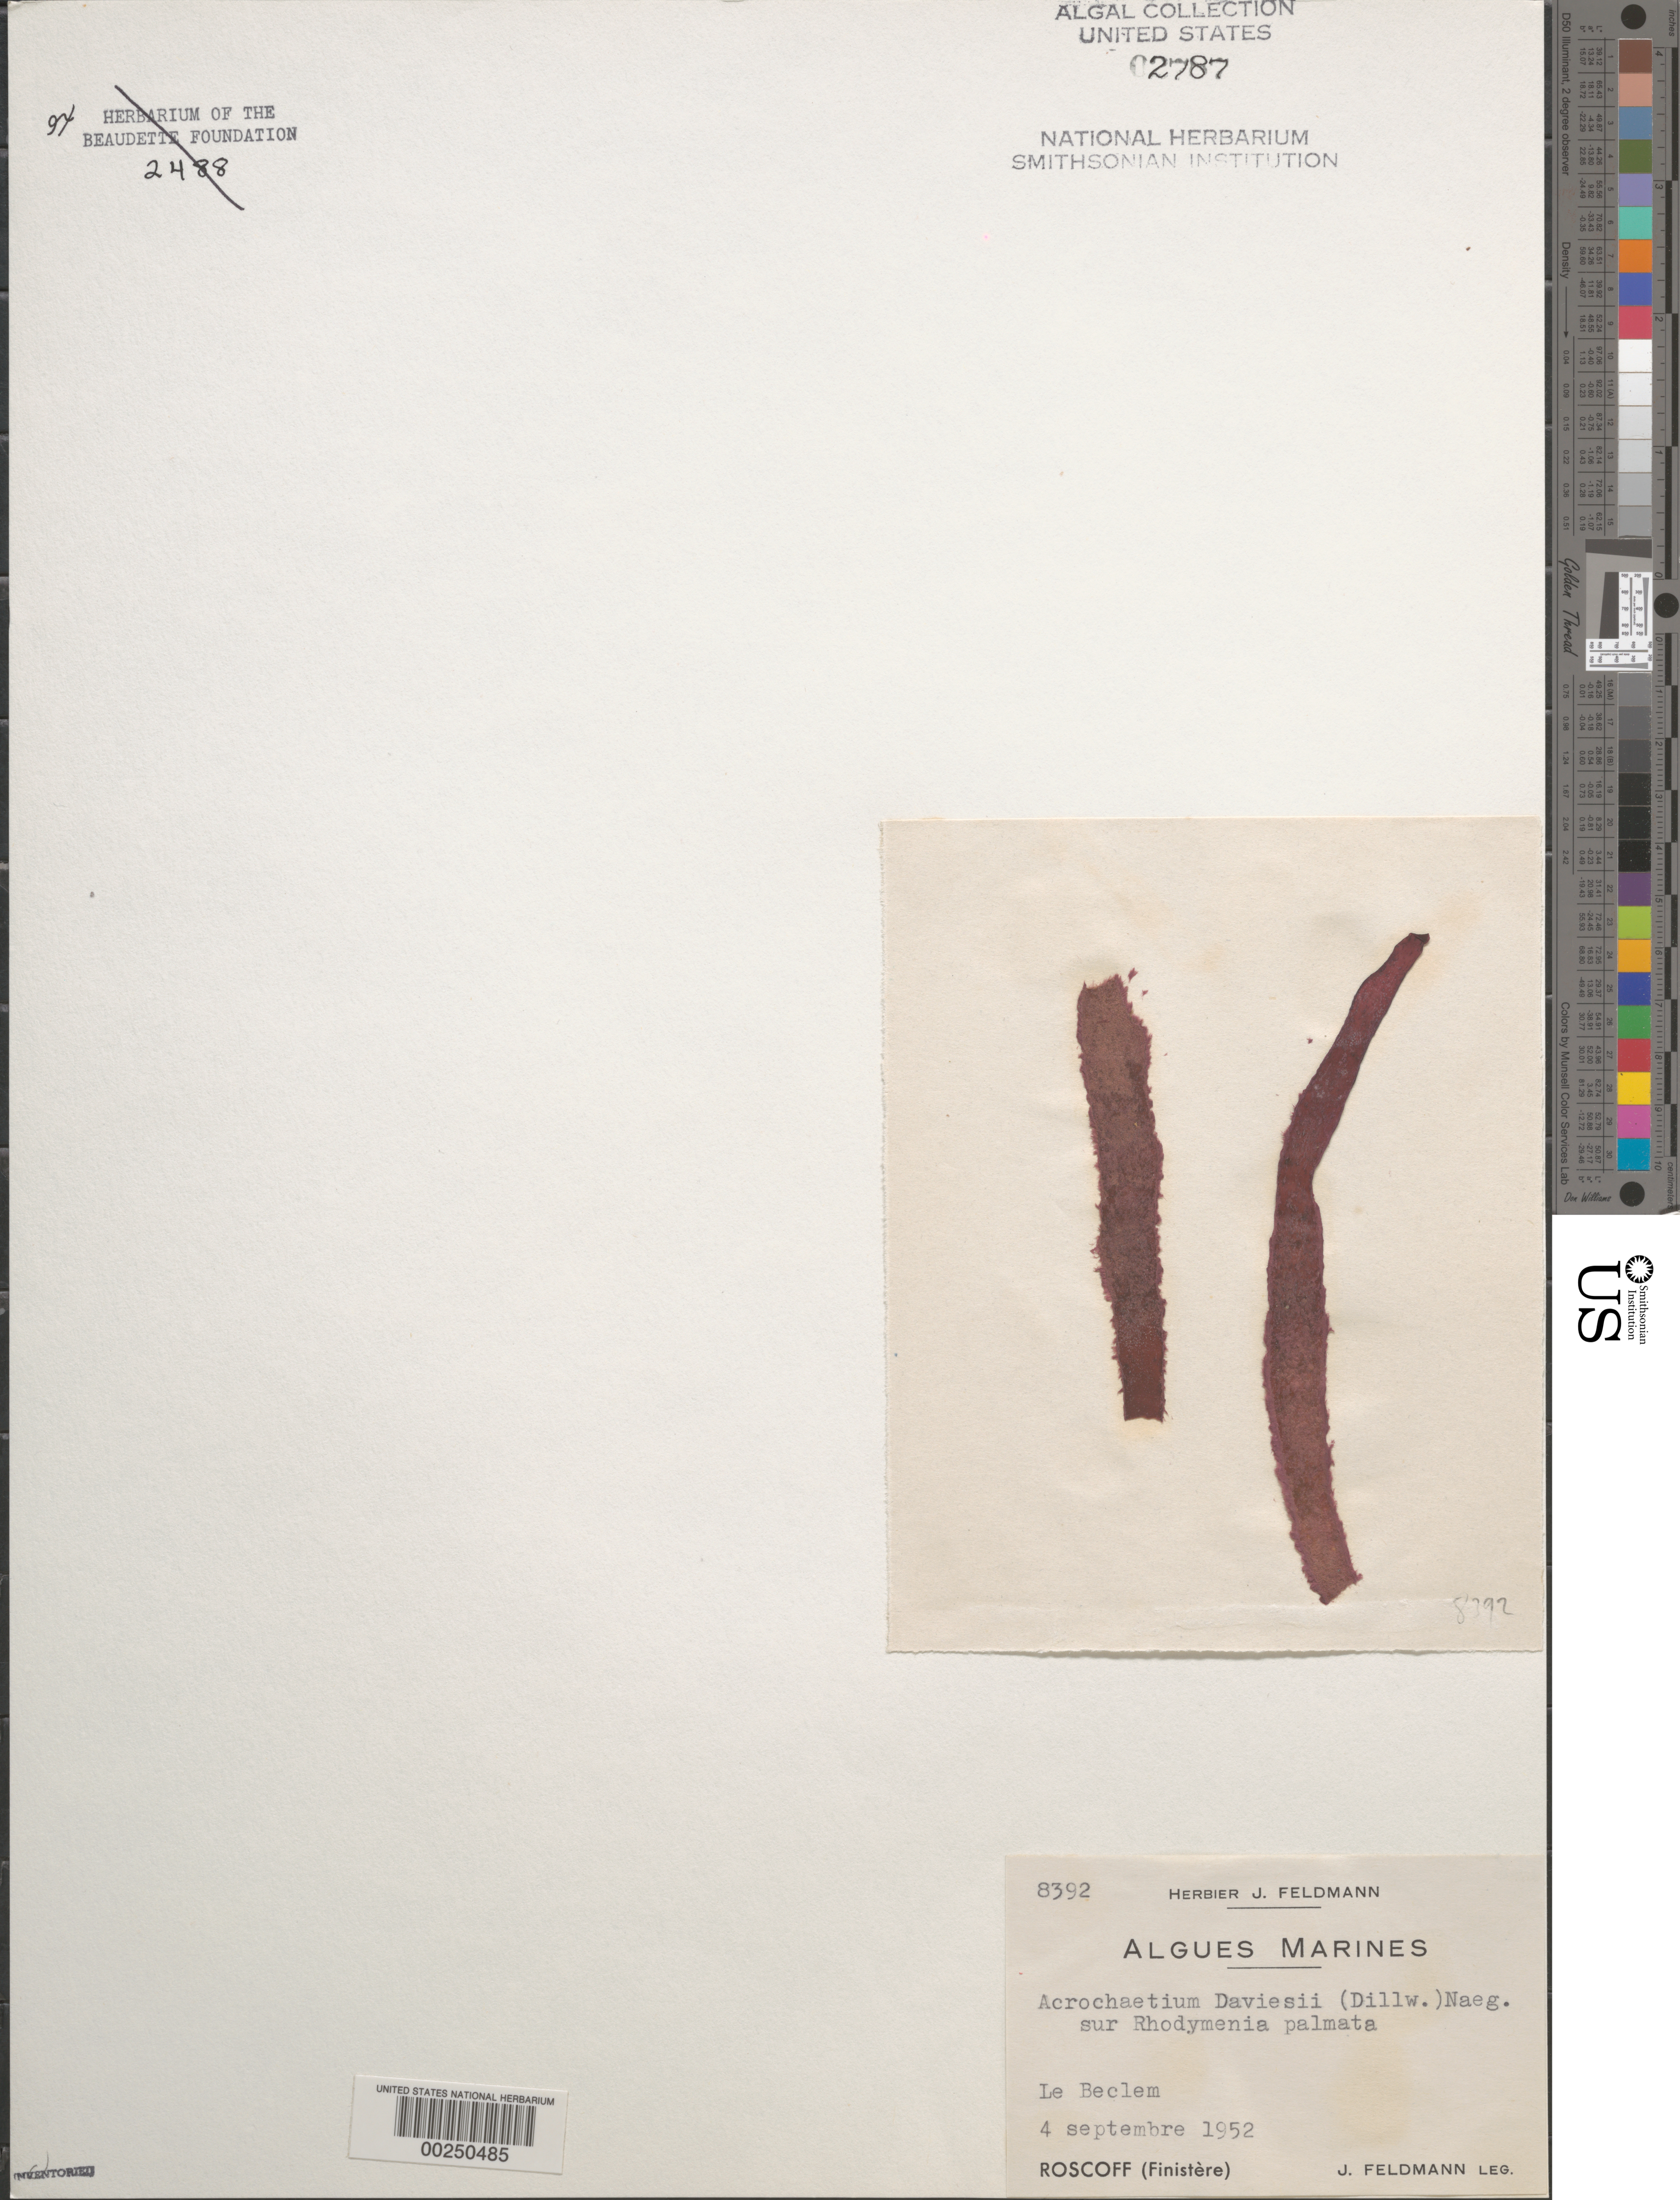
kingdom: Plantae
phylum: Rhodophyta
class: Florideophyceae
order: Colaconematales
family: Colaconemataceae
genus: Colaconema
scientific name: Colaconema daviesii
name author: (Dillwyn) H. Stegenga & Lokhorst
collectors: J. Feldmann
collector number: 8392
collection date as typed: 04 Sep 1952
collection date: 1952-09-04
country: France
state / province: Bretagne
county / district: Finistère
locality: Le beclem, roscoff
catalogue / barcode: US 2787